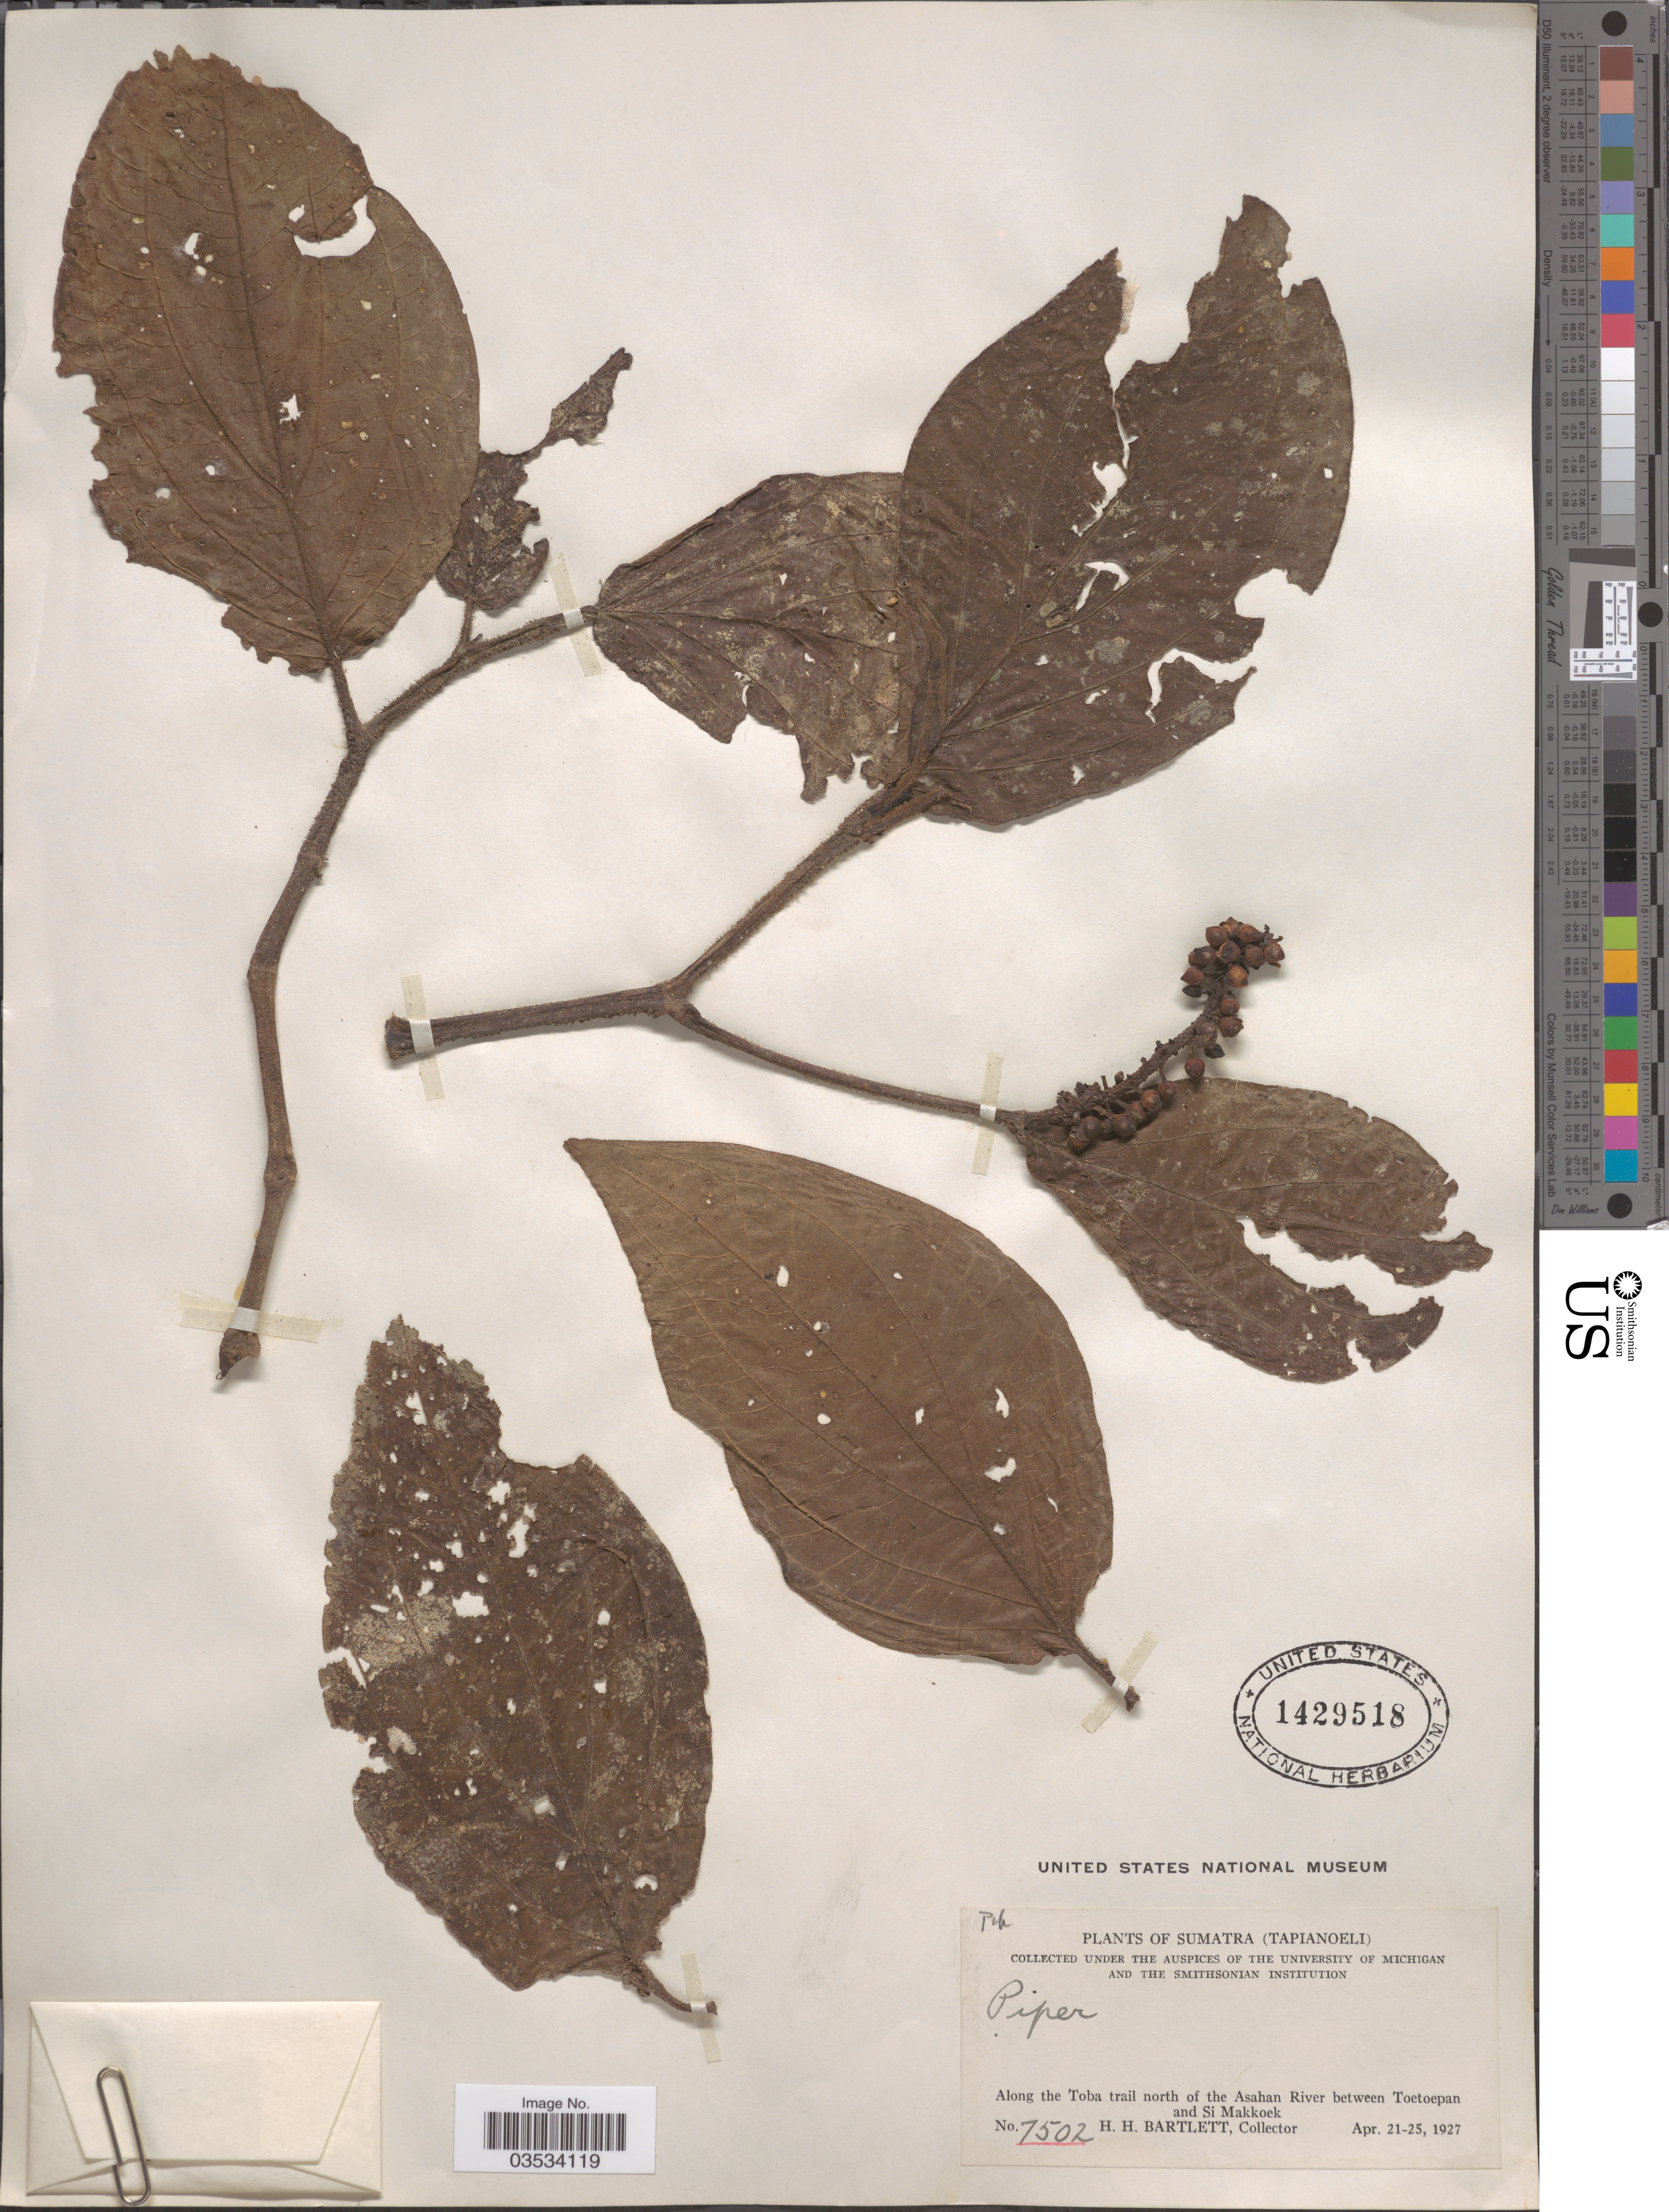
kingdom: Plantae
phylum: Tracheophyta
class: Magnoliopsida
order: Piperales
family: Piperaceae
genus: Piper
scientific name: Piper sp.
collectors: H. H. Bartlett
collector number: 7502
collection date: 1927-04-21/1927-04-25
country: Indonesia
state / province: Sumatra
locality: Tapianoeli. Along the Toba trail north of the Asahan River between Toetoepan and Si Makkoek.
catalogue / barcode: US 1429518